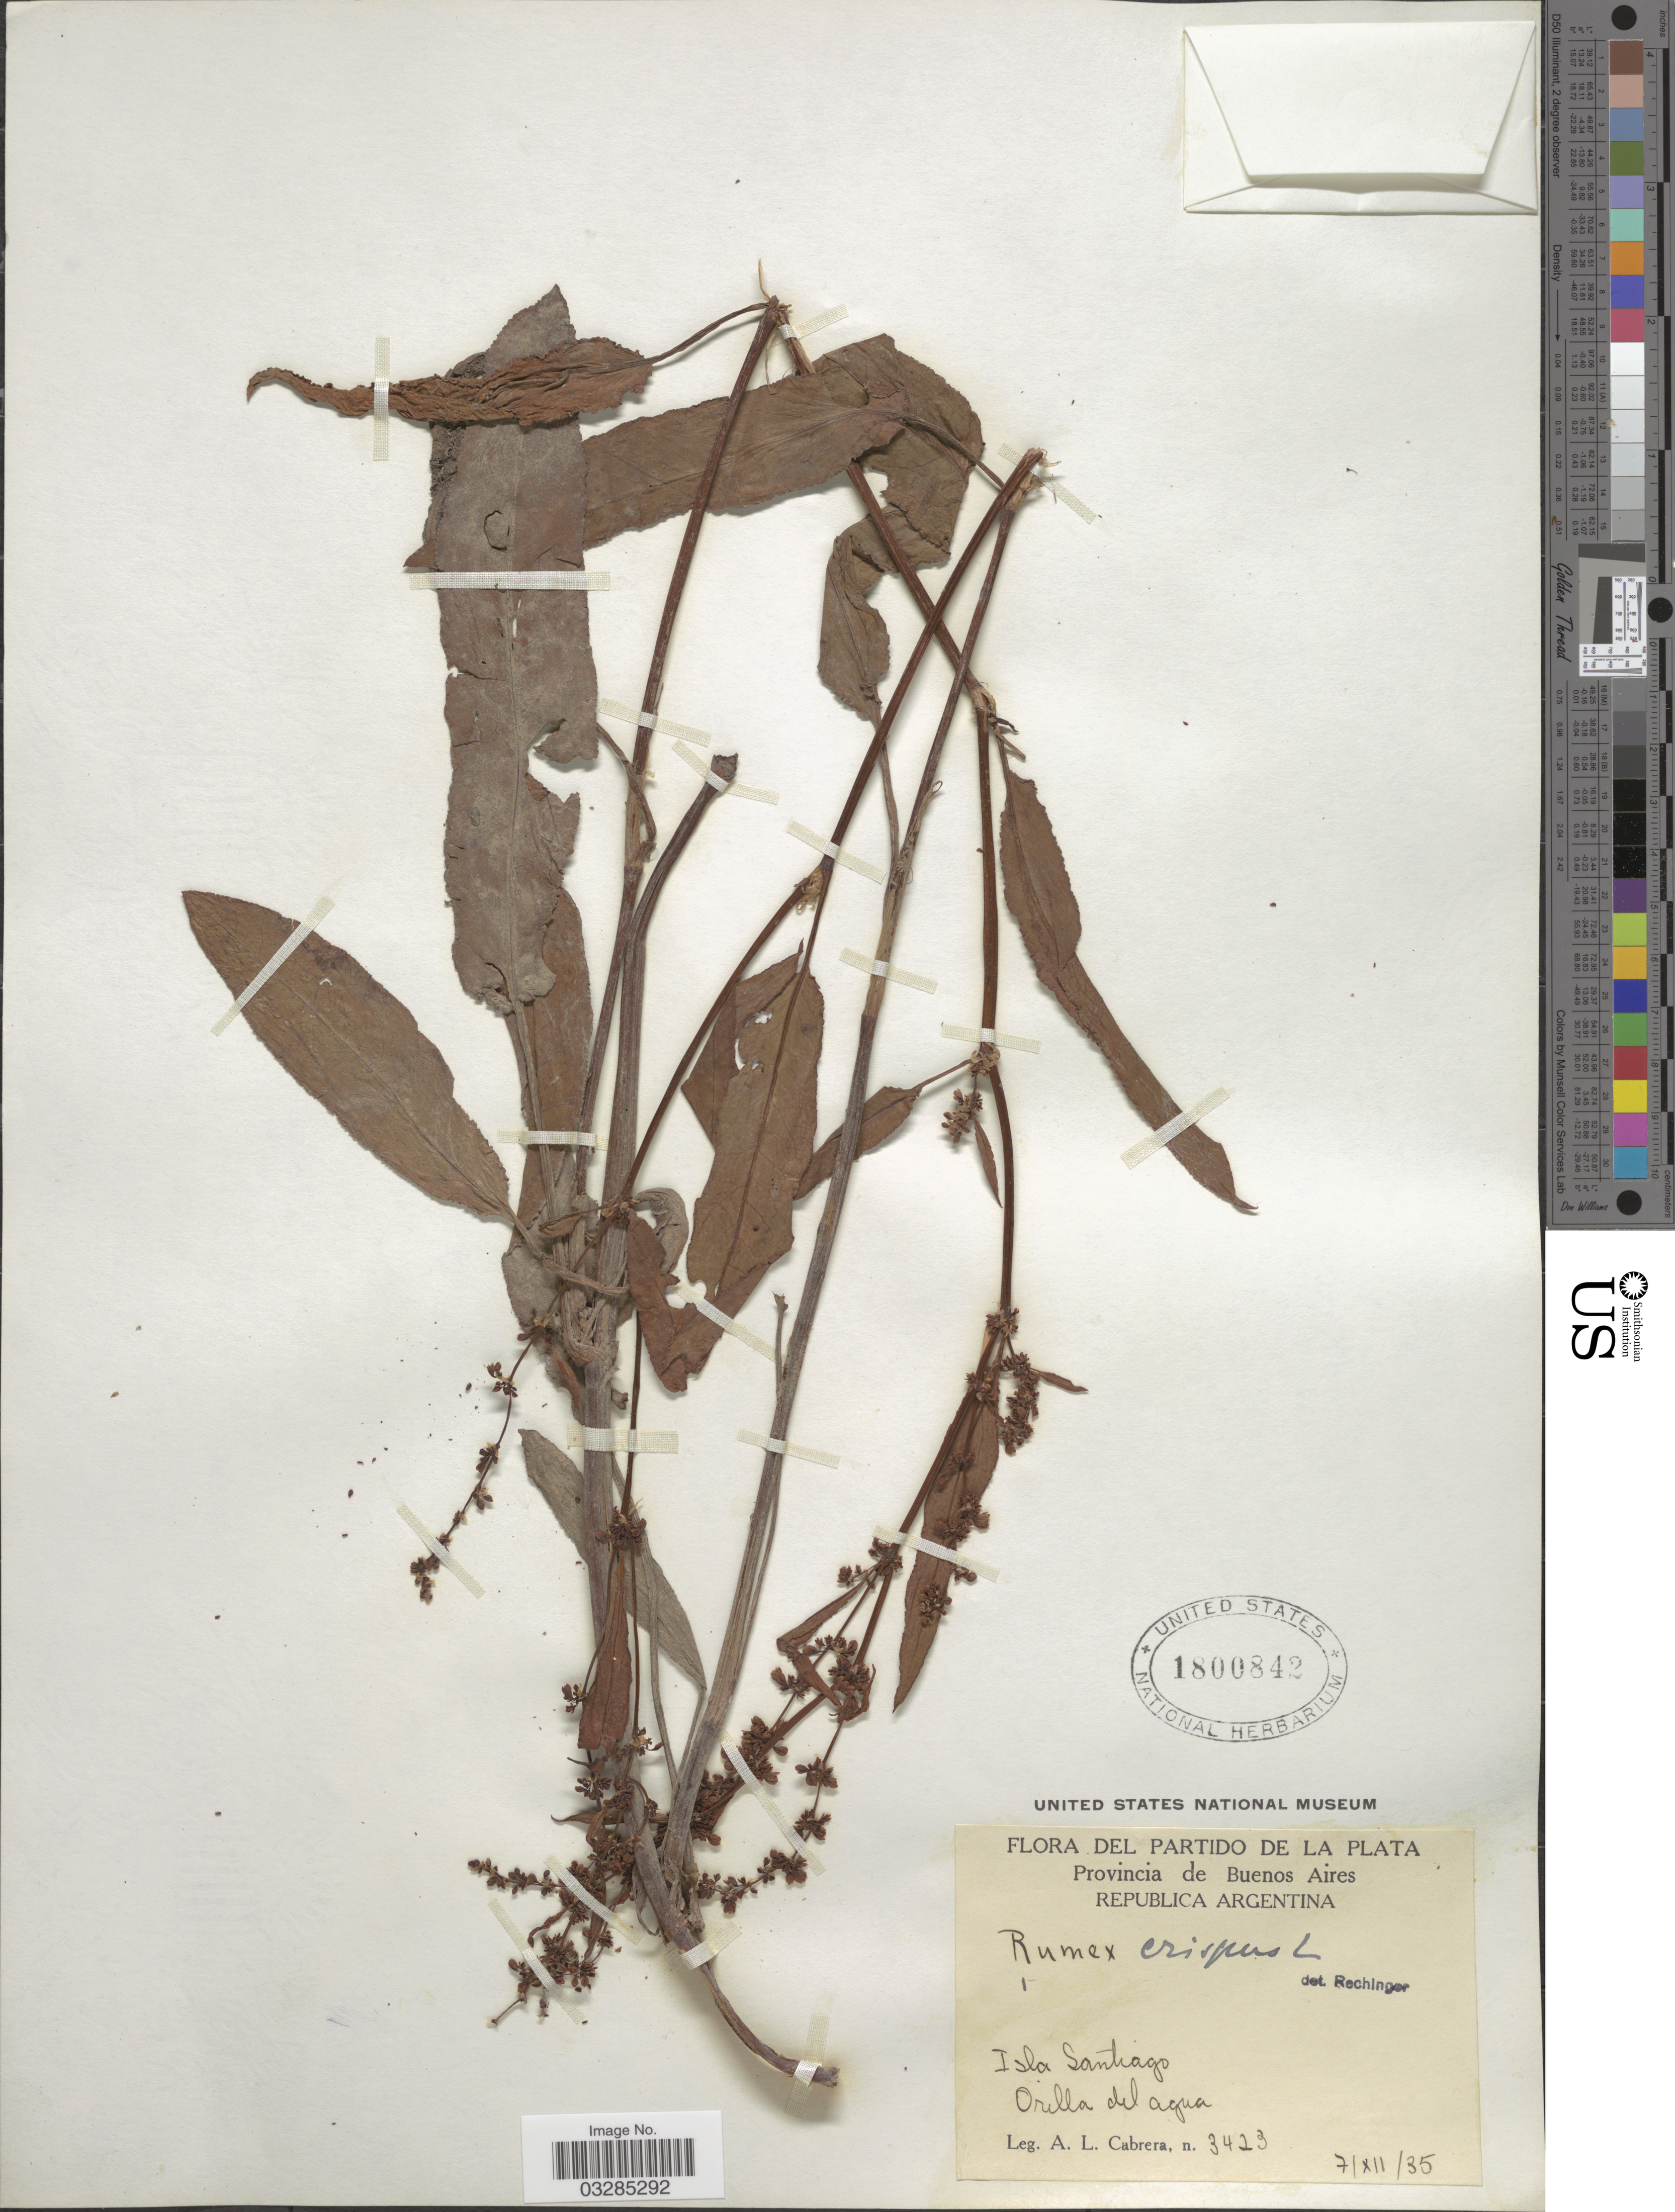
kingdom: Plantae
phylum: Tracheophyta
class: Magnoliopsida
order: Caryophyllales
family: Polygonaceae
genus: Rumex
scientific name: Rumex crispus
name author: L.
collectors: A. L. Cabrera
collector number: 3423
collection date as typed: Transcribed d/m/y: 7/12/35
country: Argentina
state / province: Buenos Aires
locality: Del Partido de La Plata. Isla Santiago. Orilla del agua.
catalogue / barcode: US 1800842